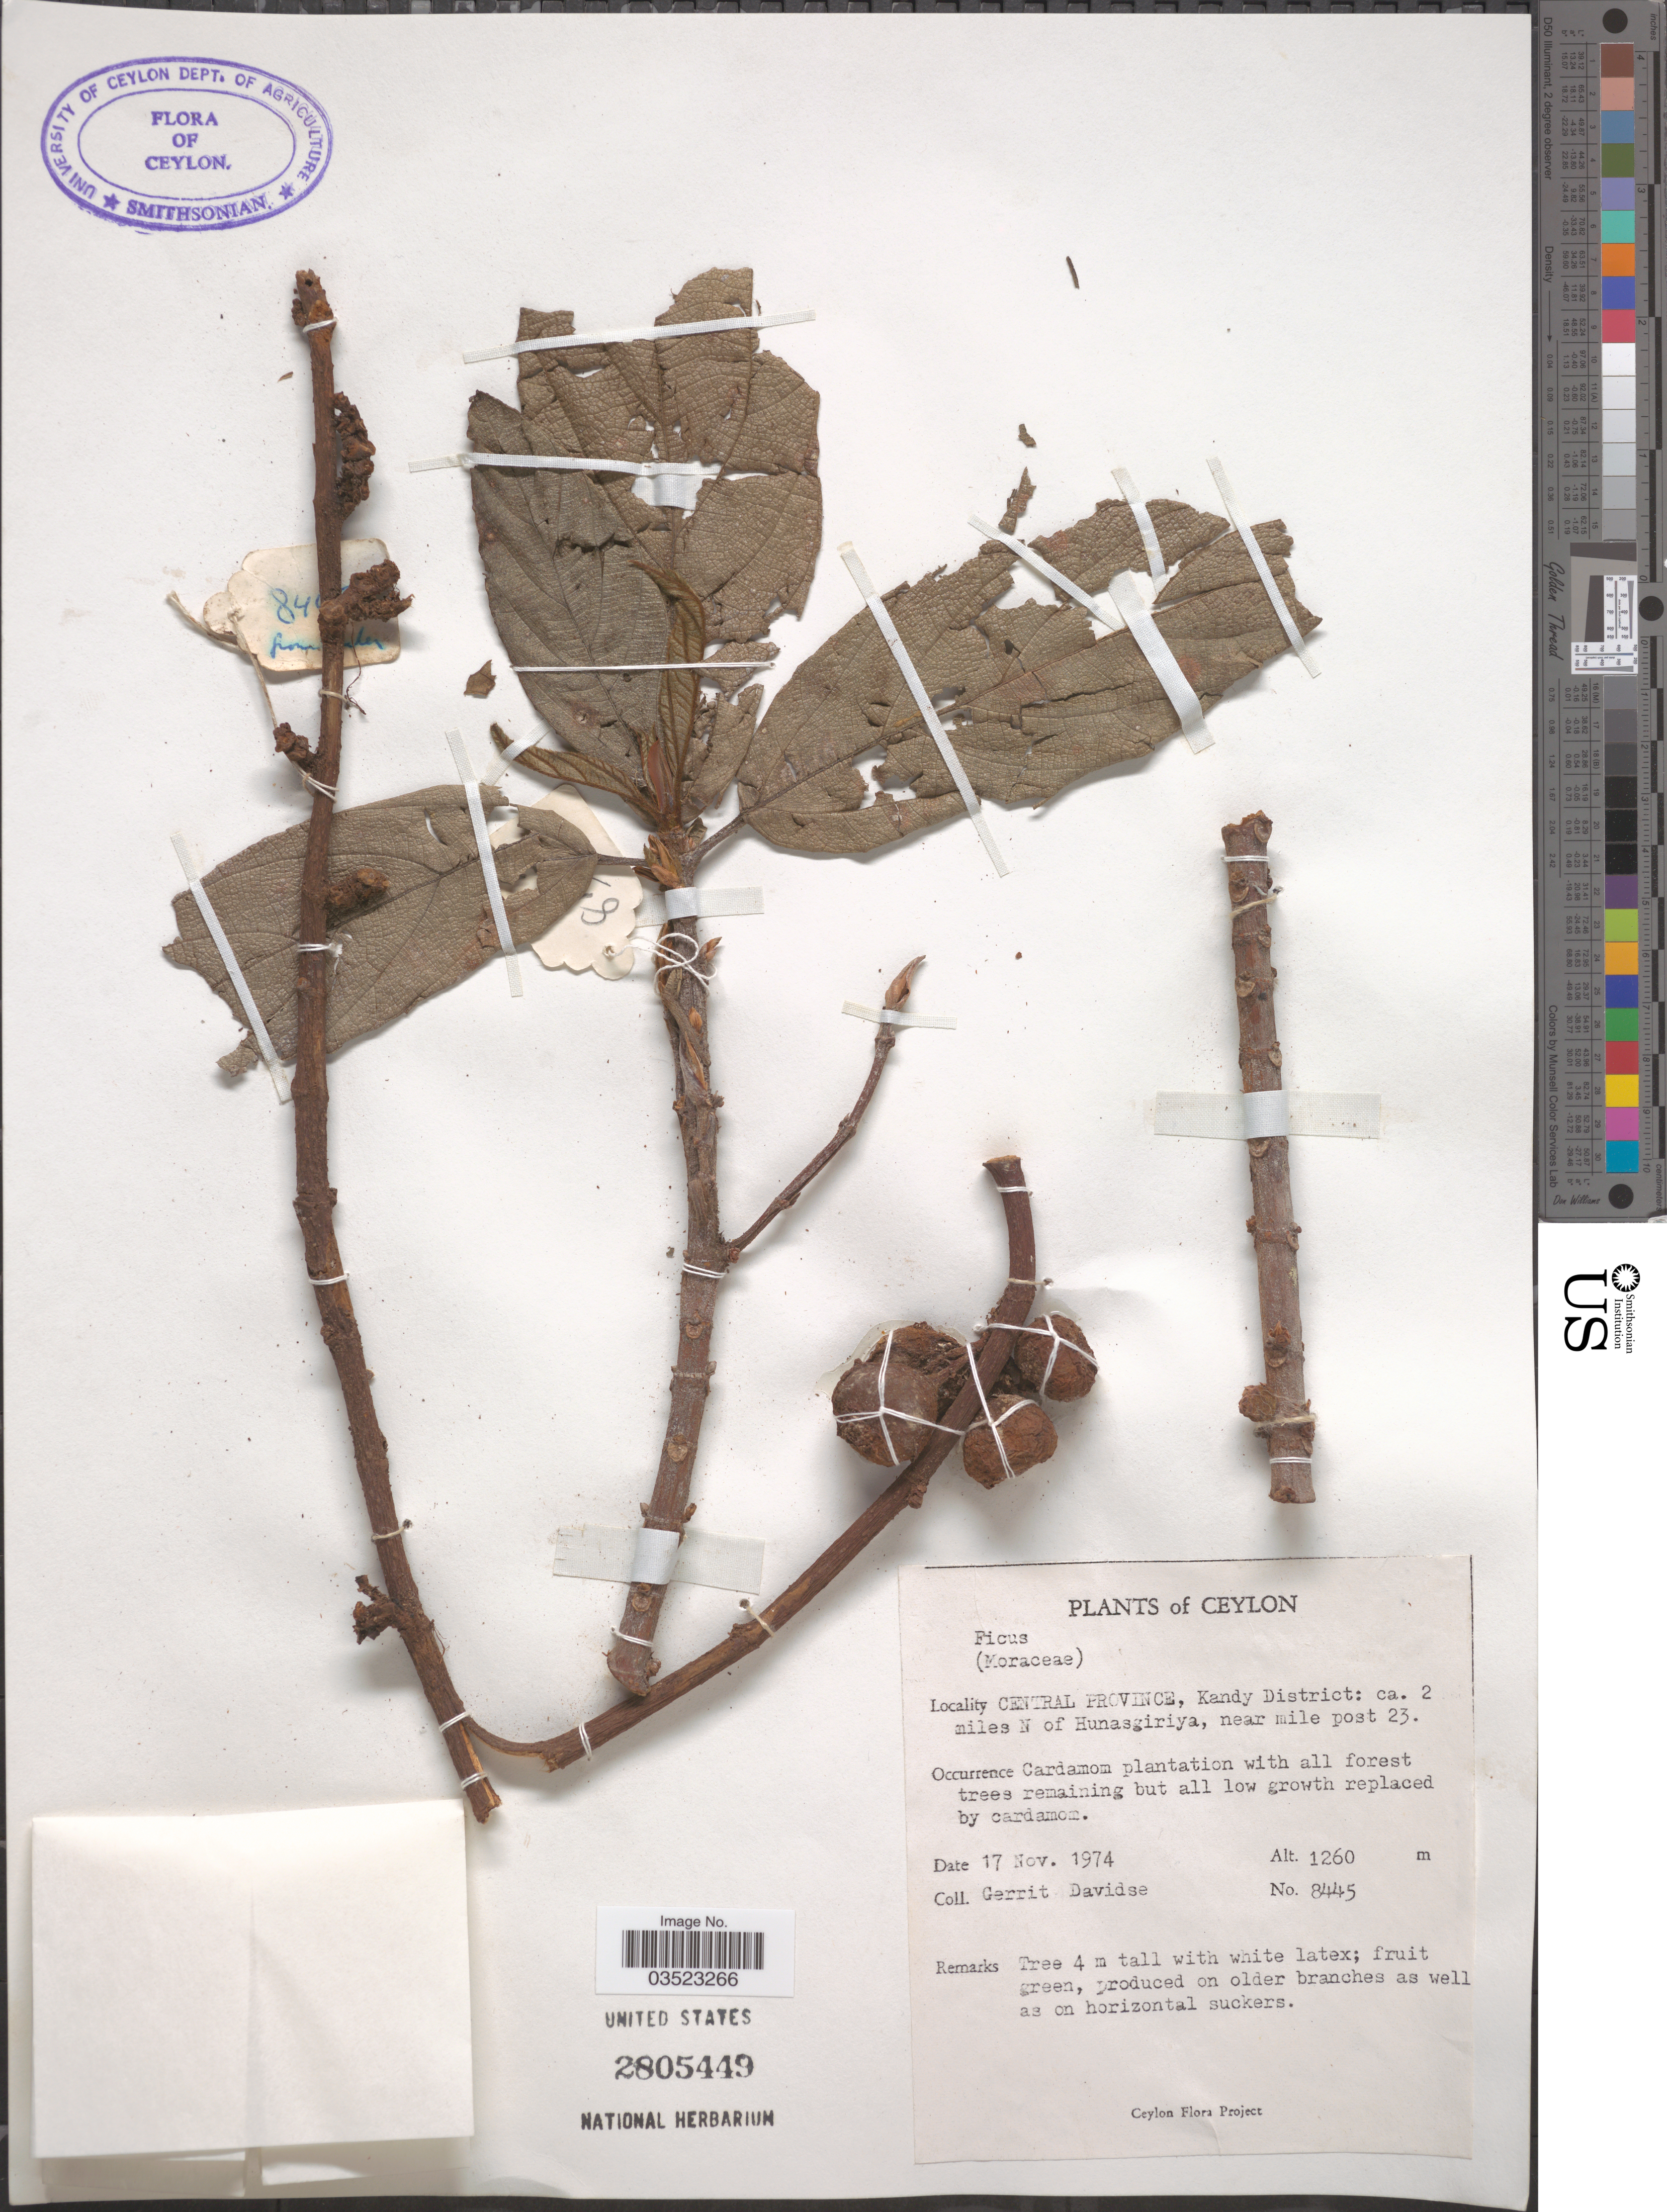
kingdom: Plantae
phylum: Tracheophyta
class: Magnoliopsida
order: Rosales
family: Moraceae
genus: Ficus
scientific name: Ficus sp.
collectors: G. Davidse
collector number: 8445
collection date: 1974-11-17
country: Sri Lanka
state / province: Central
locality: Ceylon. Kandy District: ca. 2 miles N of Hunasgiriya, near mile post 23.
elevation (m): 1260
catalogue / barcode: US 2805449